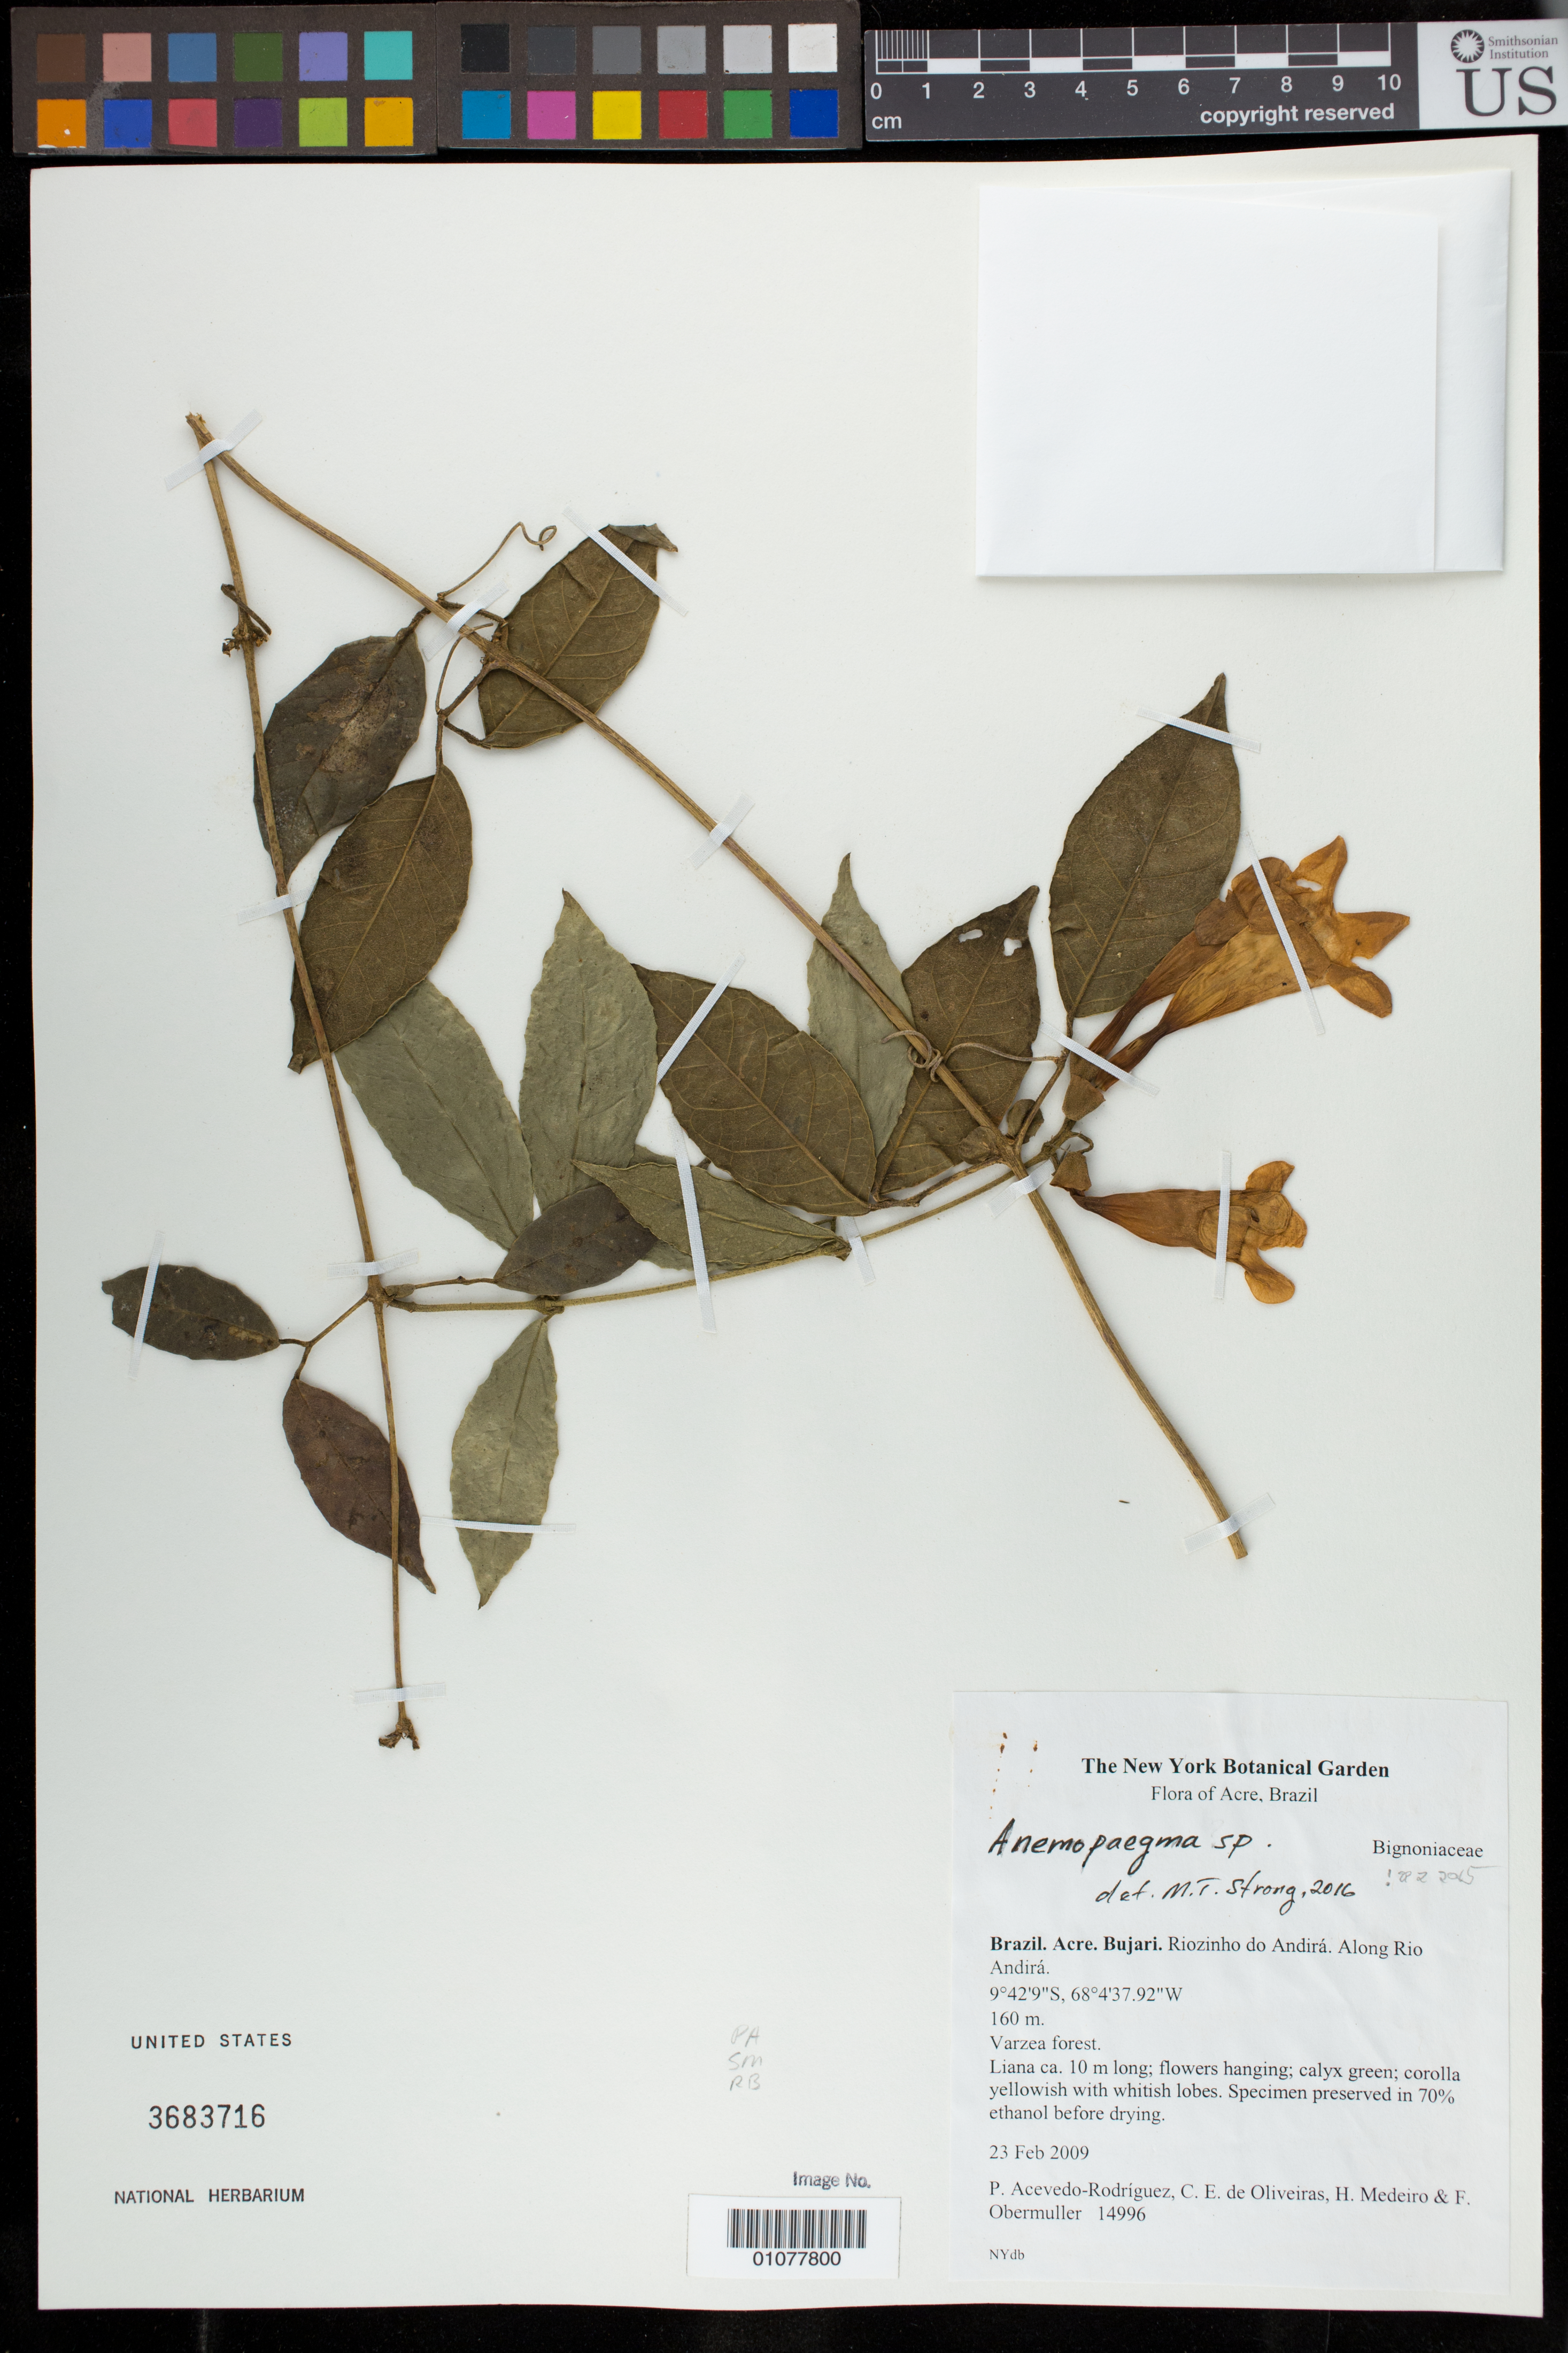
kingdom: Plantae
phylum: Tracheophyta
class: Magnoliopsida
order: Lamiales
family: Bignoniaceae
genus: Anemopaegma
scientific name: Anemopaegma sp.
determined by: Strong, M. T., (US), Smithsonian Institution - National Museum of Natural History (UNITED STATES)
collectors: P. Acevedo-Rodr., C. E. de Oliveiras, H. Medeiro & F. A. Obermuller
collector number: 14996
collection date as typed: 23 Feb 2009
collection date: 2009-02-23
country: Brazil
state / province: Acre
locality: Acre; Muncipio Bujarí, Riocinho Anjira. Along Rio Anjira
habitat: Varzea forest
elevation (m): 160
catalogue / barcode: US 3683716